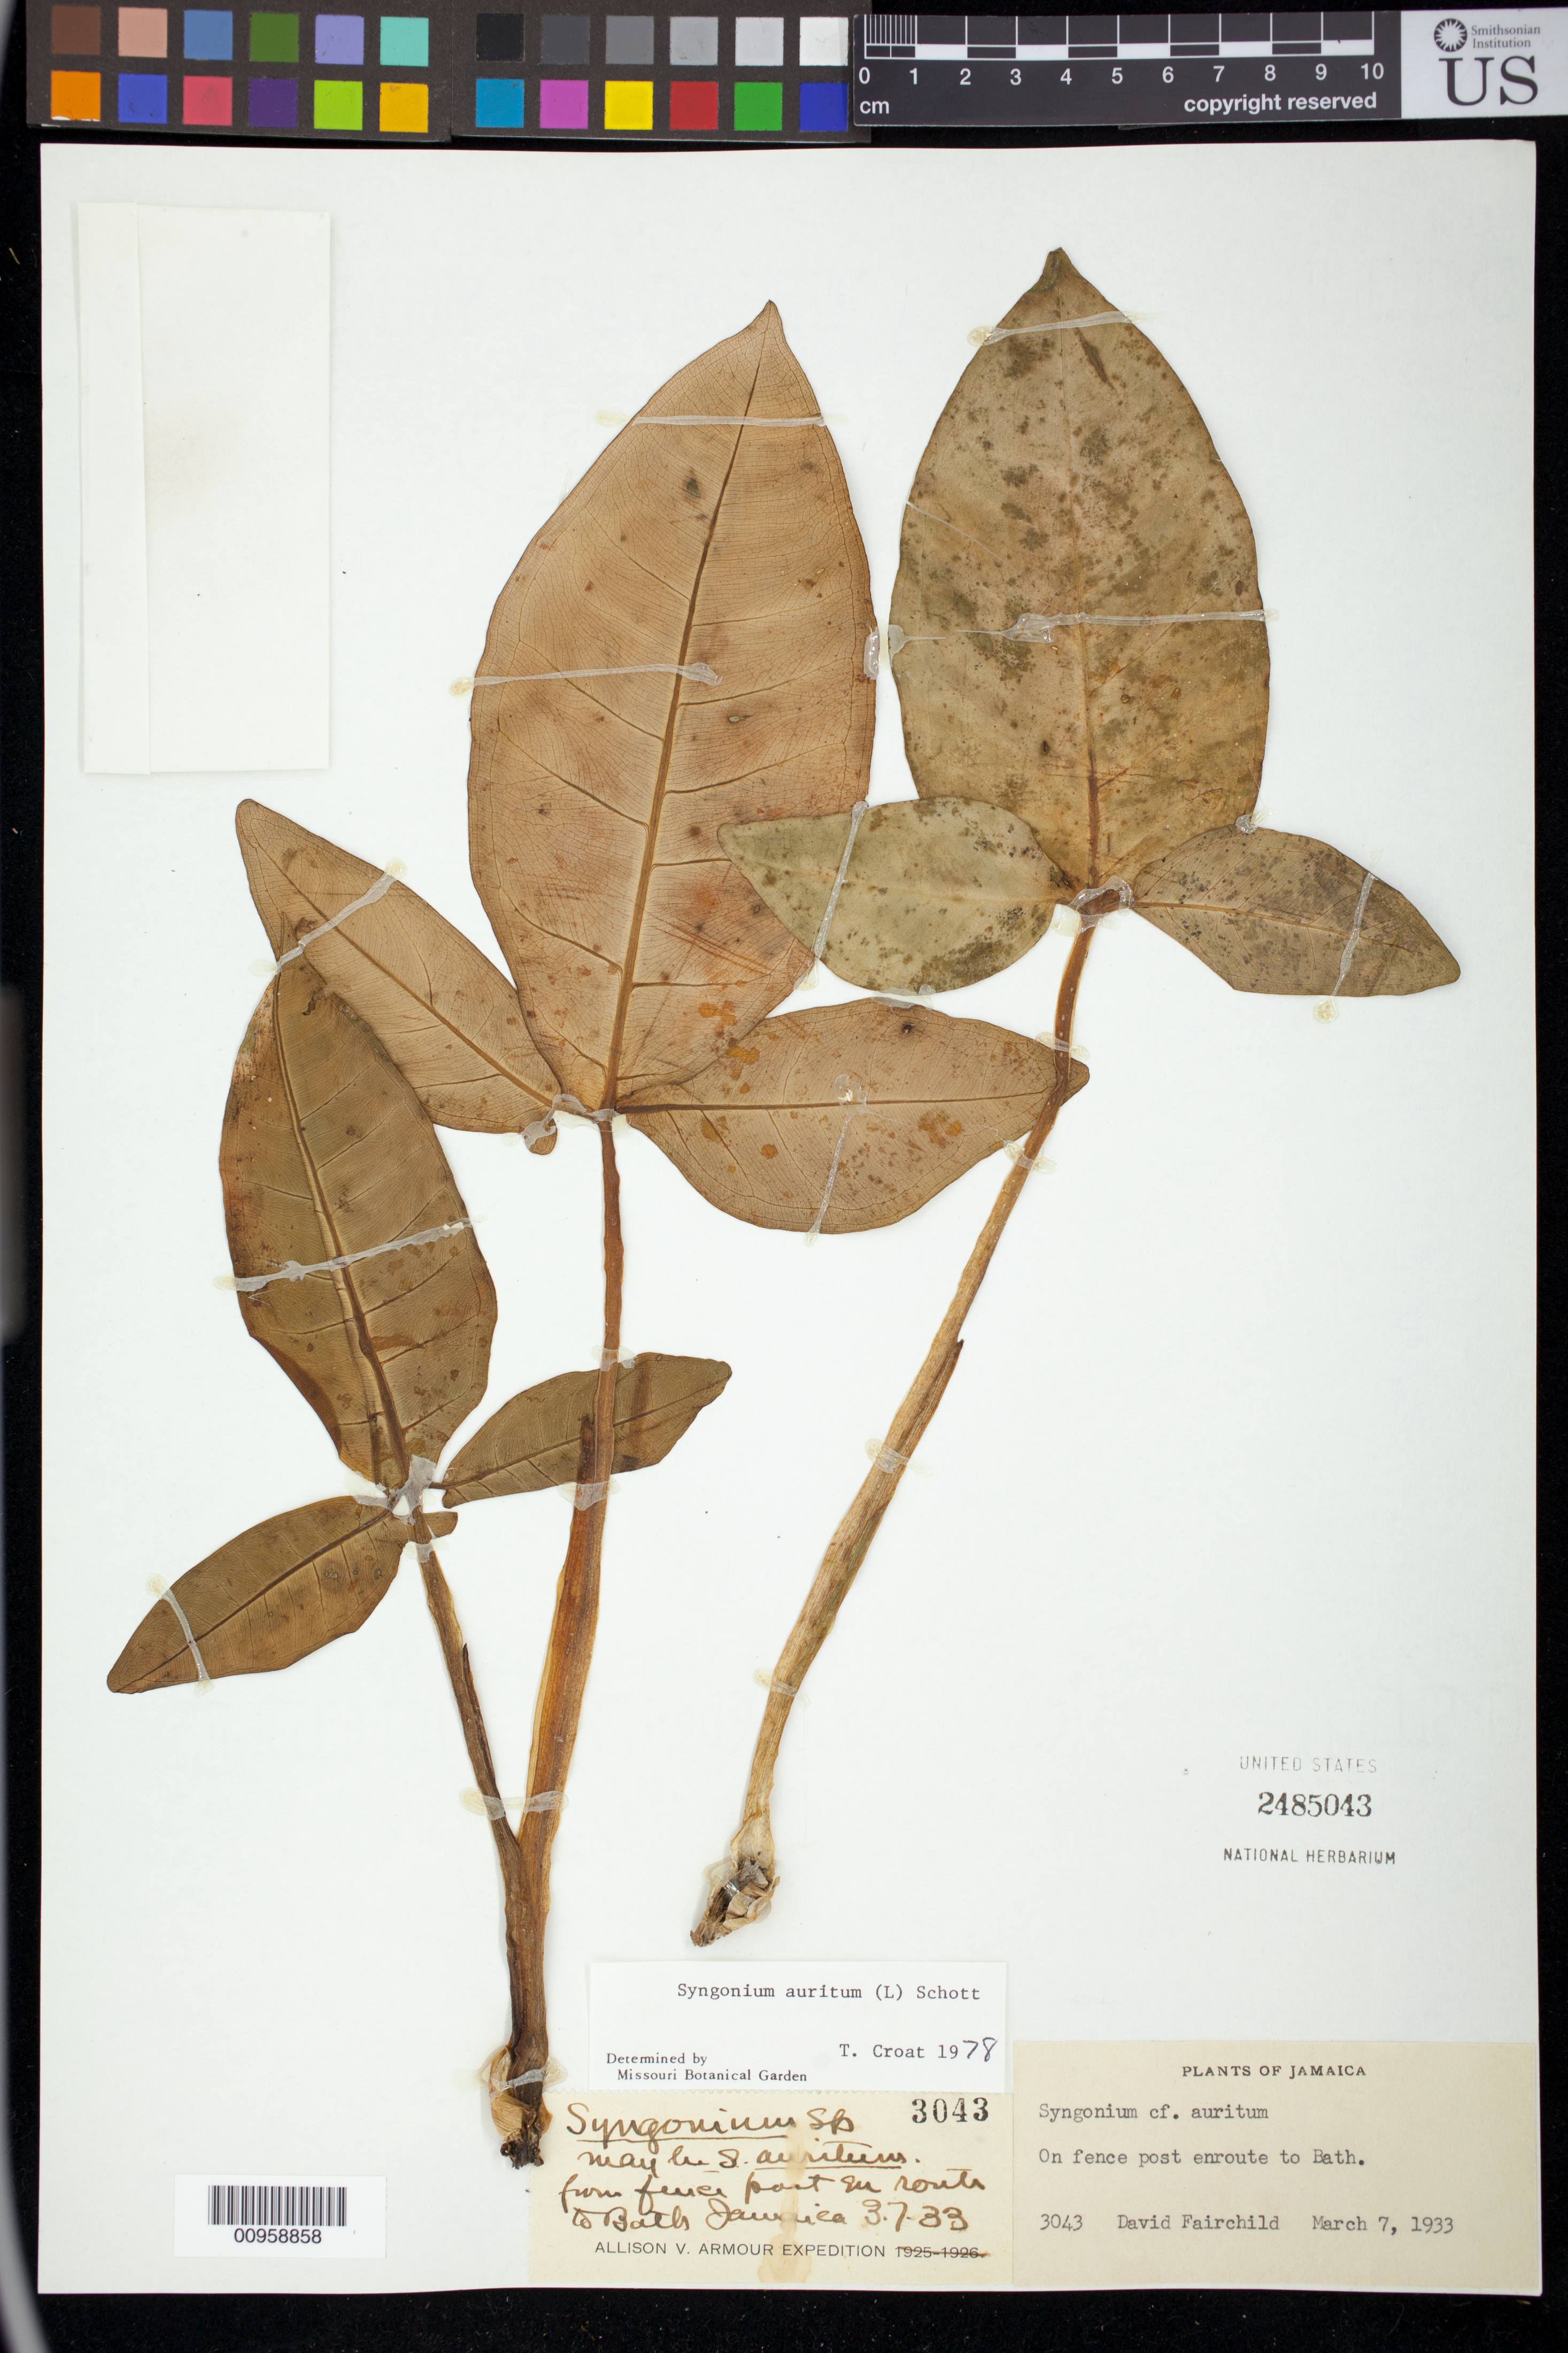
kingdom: Plantae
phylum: Tracheophyta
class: Liliopsida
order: Alismatales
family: Araceae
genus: Syngonium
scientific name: Syngonium auritum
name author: (L.) Schott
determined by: Croat, Thomas B., Missouri Botanical Garden (MO)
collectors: D. Fairchild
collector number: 3043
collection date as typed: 07 Mar 1933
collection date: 1933-03-07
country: Jamaica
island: Jamaica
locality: En route to Bath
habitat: On fence post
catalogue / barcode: US 2485043